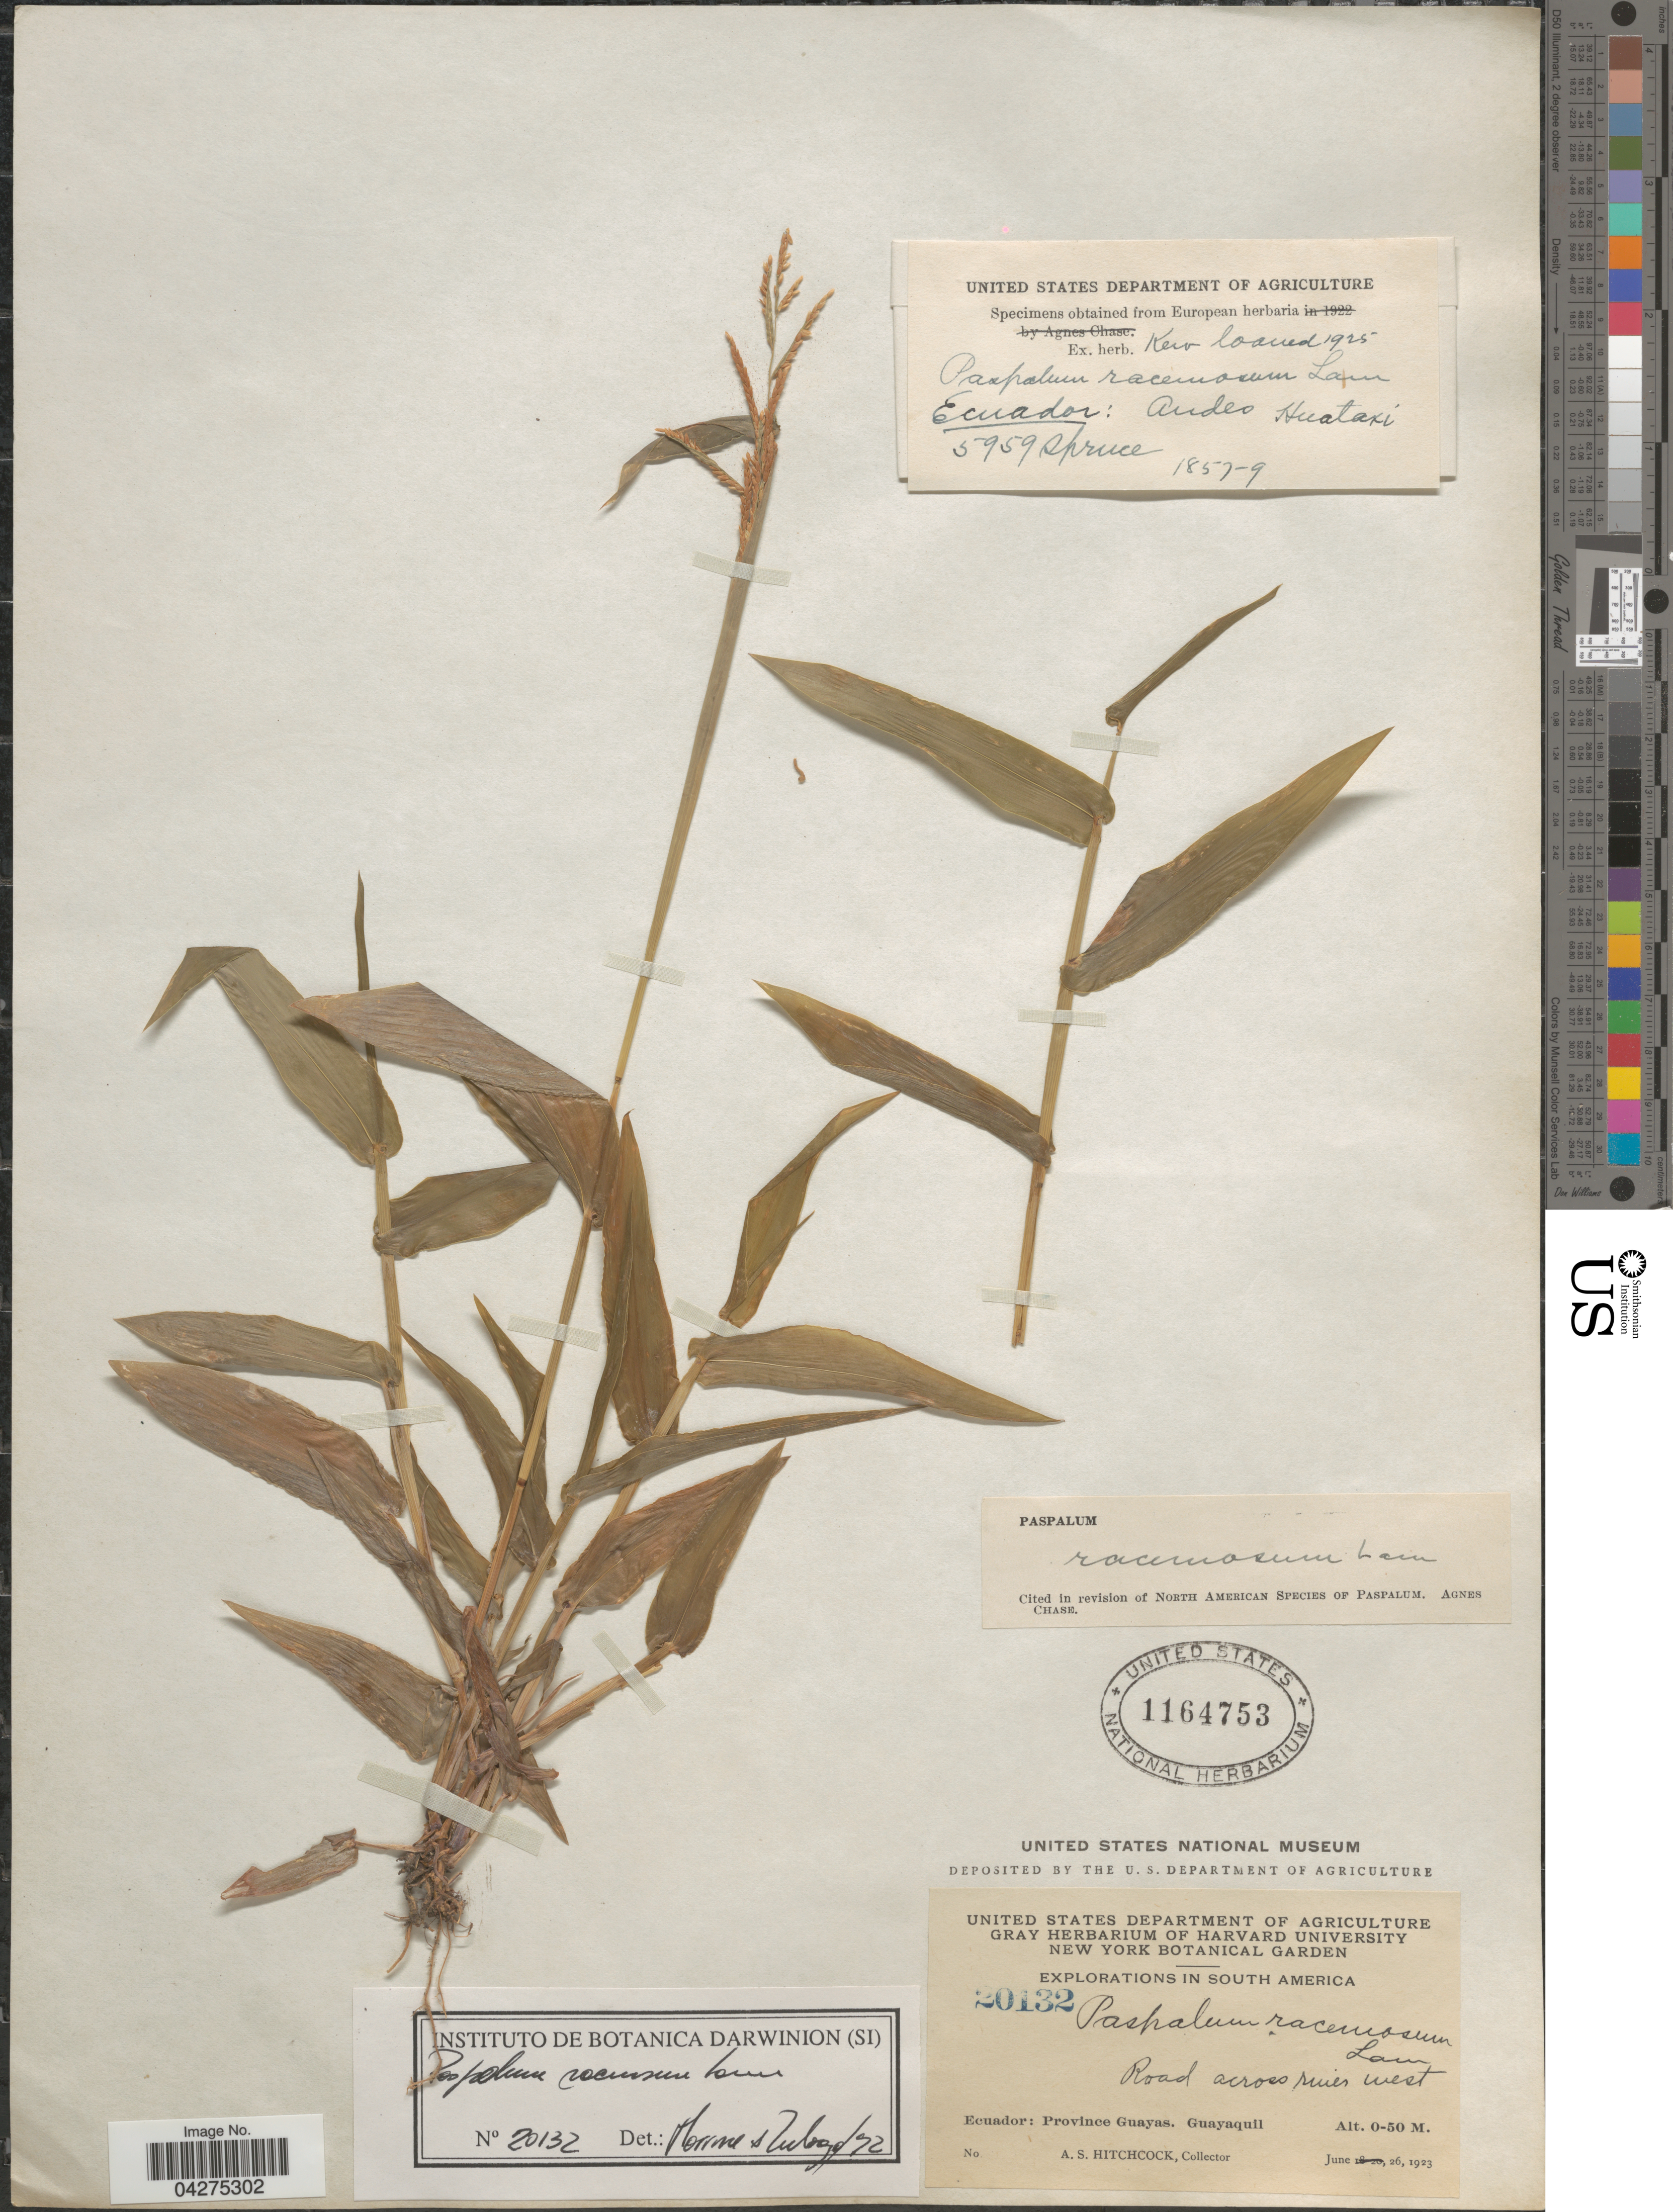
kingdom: Plantae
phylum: Tracheophyta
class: Liliopsida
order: Poales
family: Poaceae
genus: Paspalum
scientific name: Paspalum racemosum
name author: Lam.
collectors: A. S. Hitchcock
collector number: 20132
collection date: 1923-06-26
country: Ecuador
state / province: Guayas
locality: Explorations in South America. Road across river west. Guayaquil.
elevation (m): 0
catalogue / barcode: US 1164753